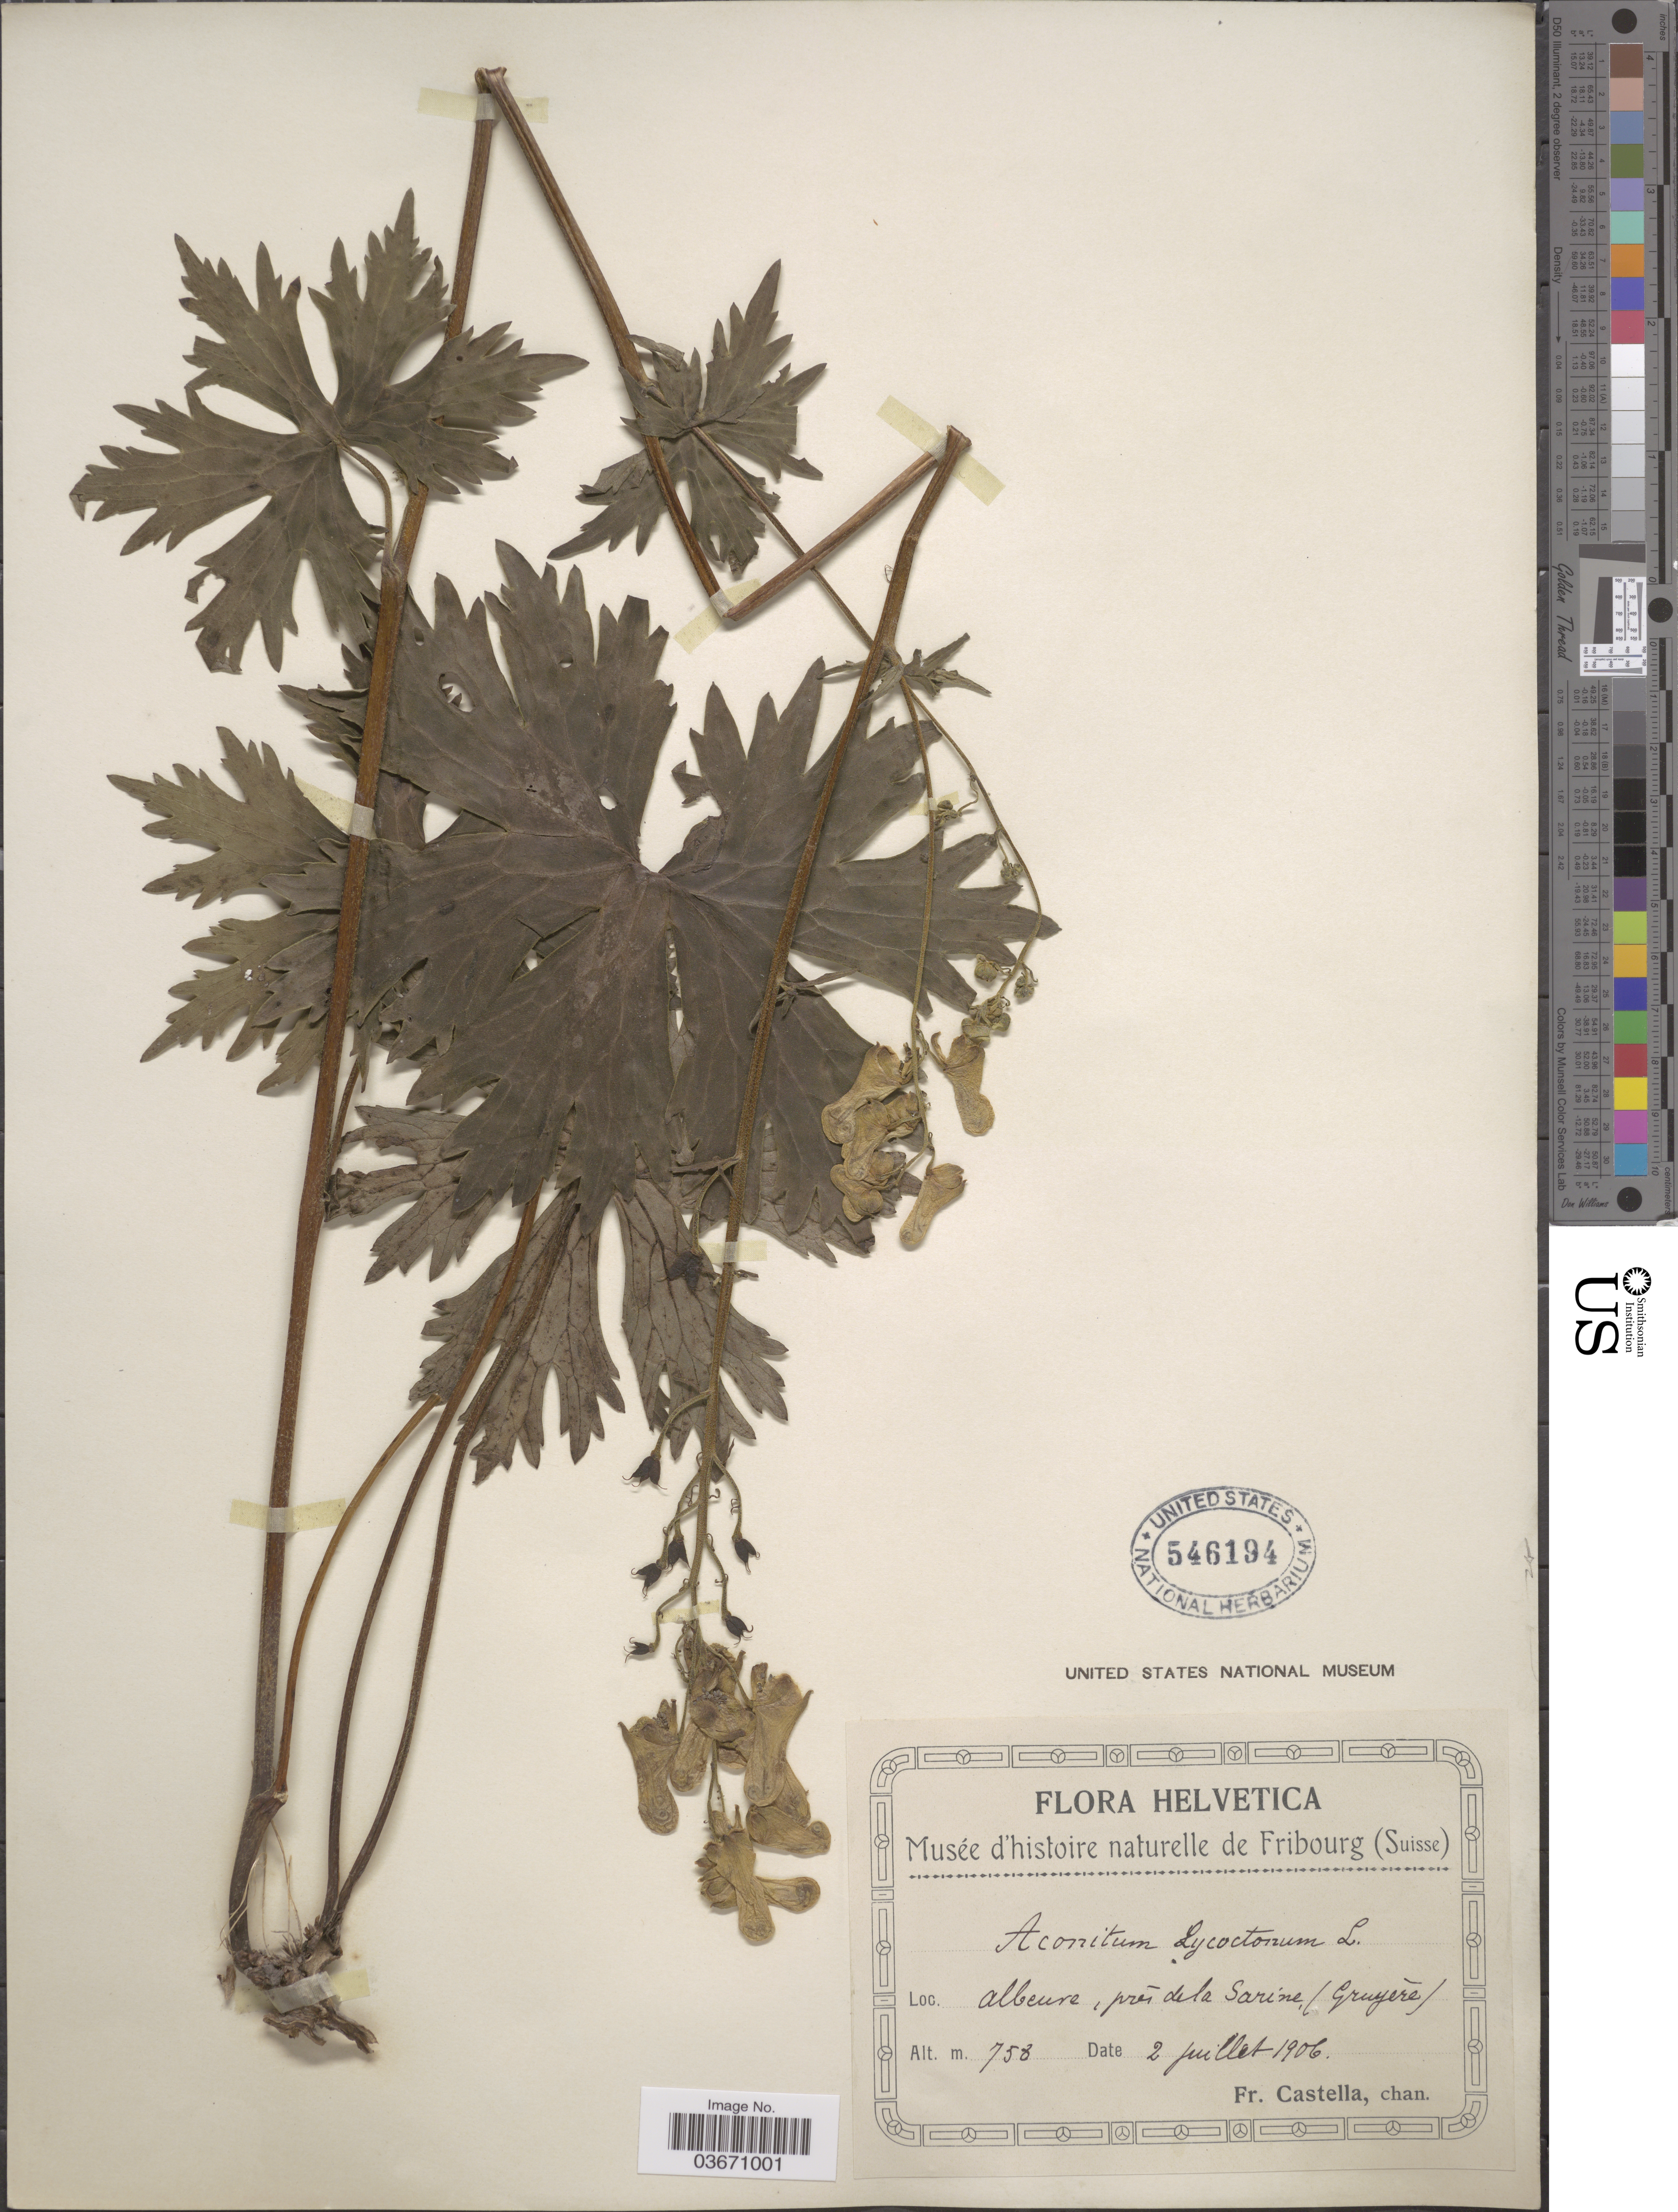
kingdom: Plantae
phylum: Tracheophyta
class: Magnoliopsida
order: Ranunculales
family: Ranunculaceae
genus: Aconitum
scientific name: Aconitum lycoctonum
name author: L.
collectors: Fr. Castella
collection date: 1906-07-02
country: Switzerland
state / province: Fribourg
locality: Helvetica. Albeure, prés dela Sarine (Gruyére).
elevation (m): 758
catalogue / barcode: US 546194